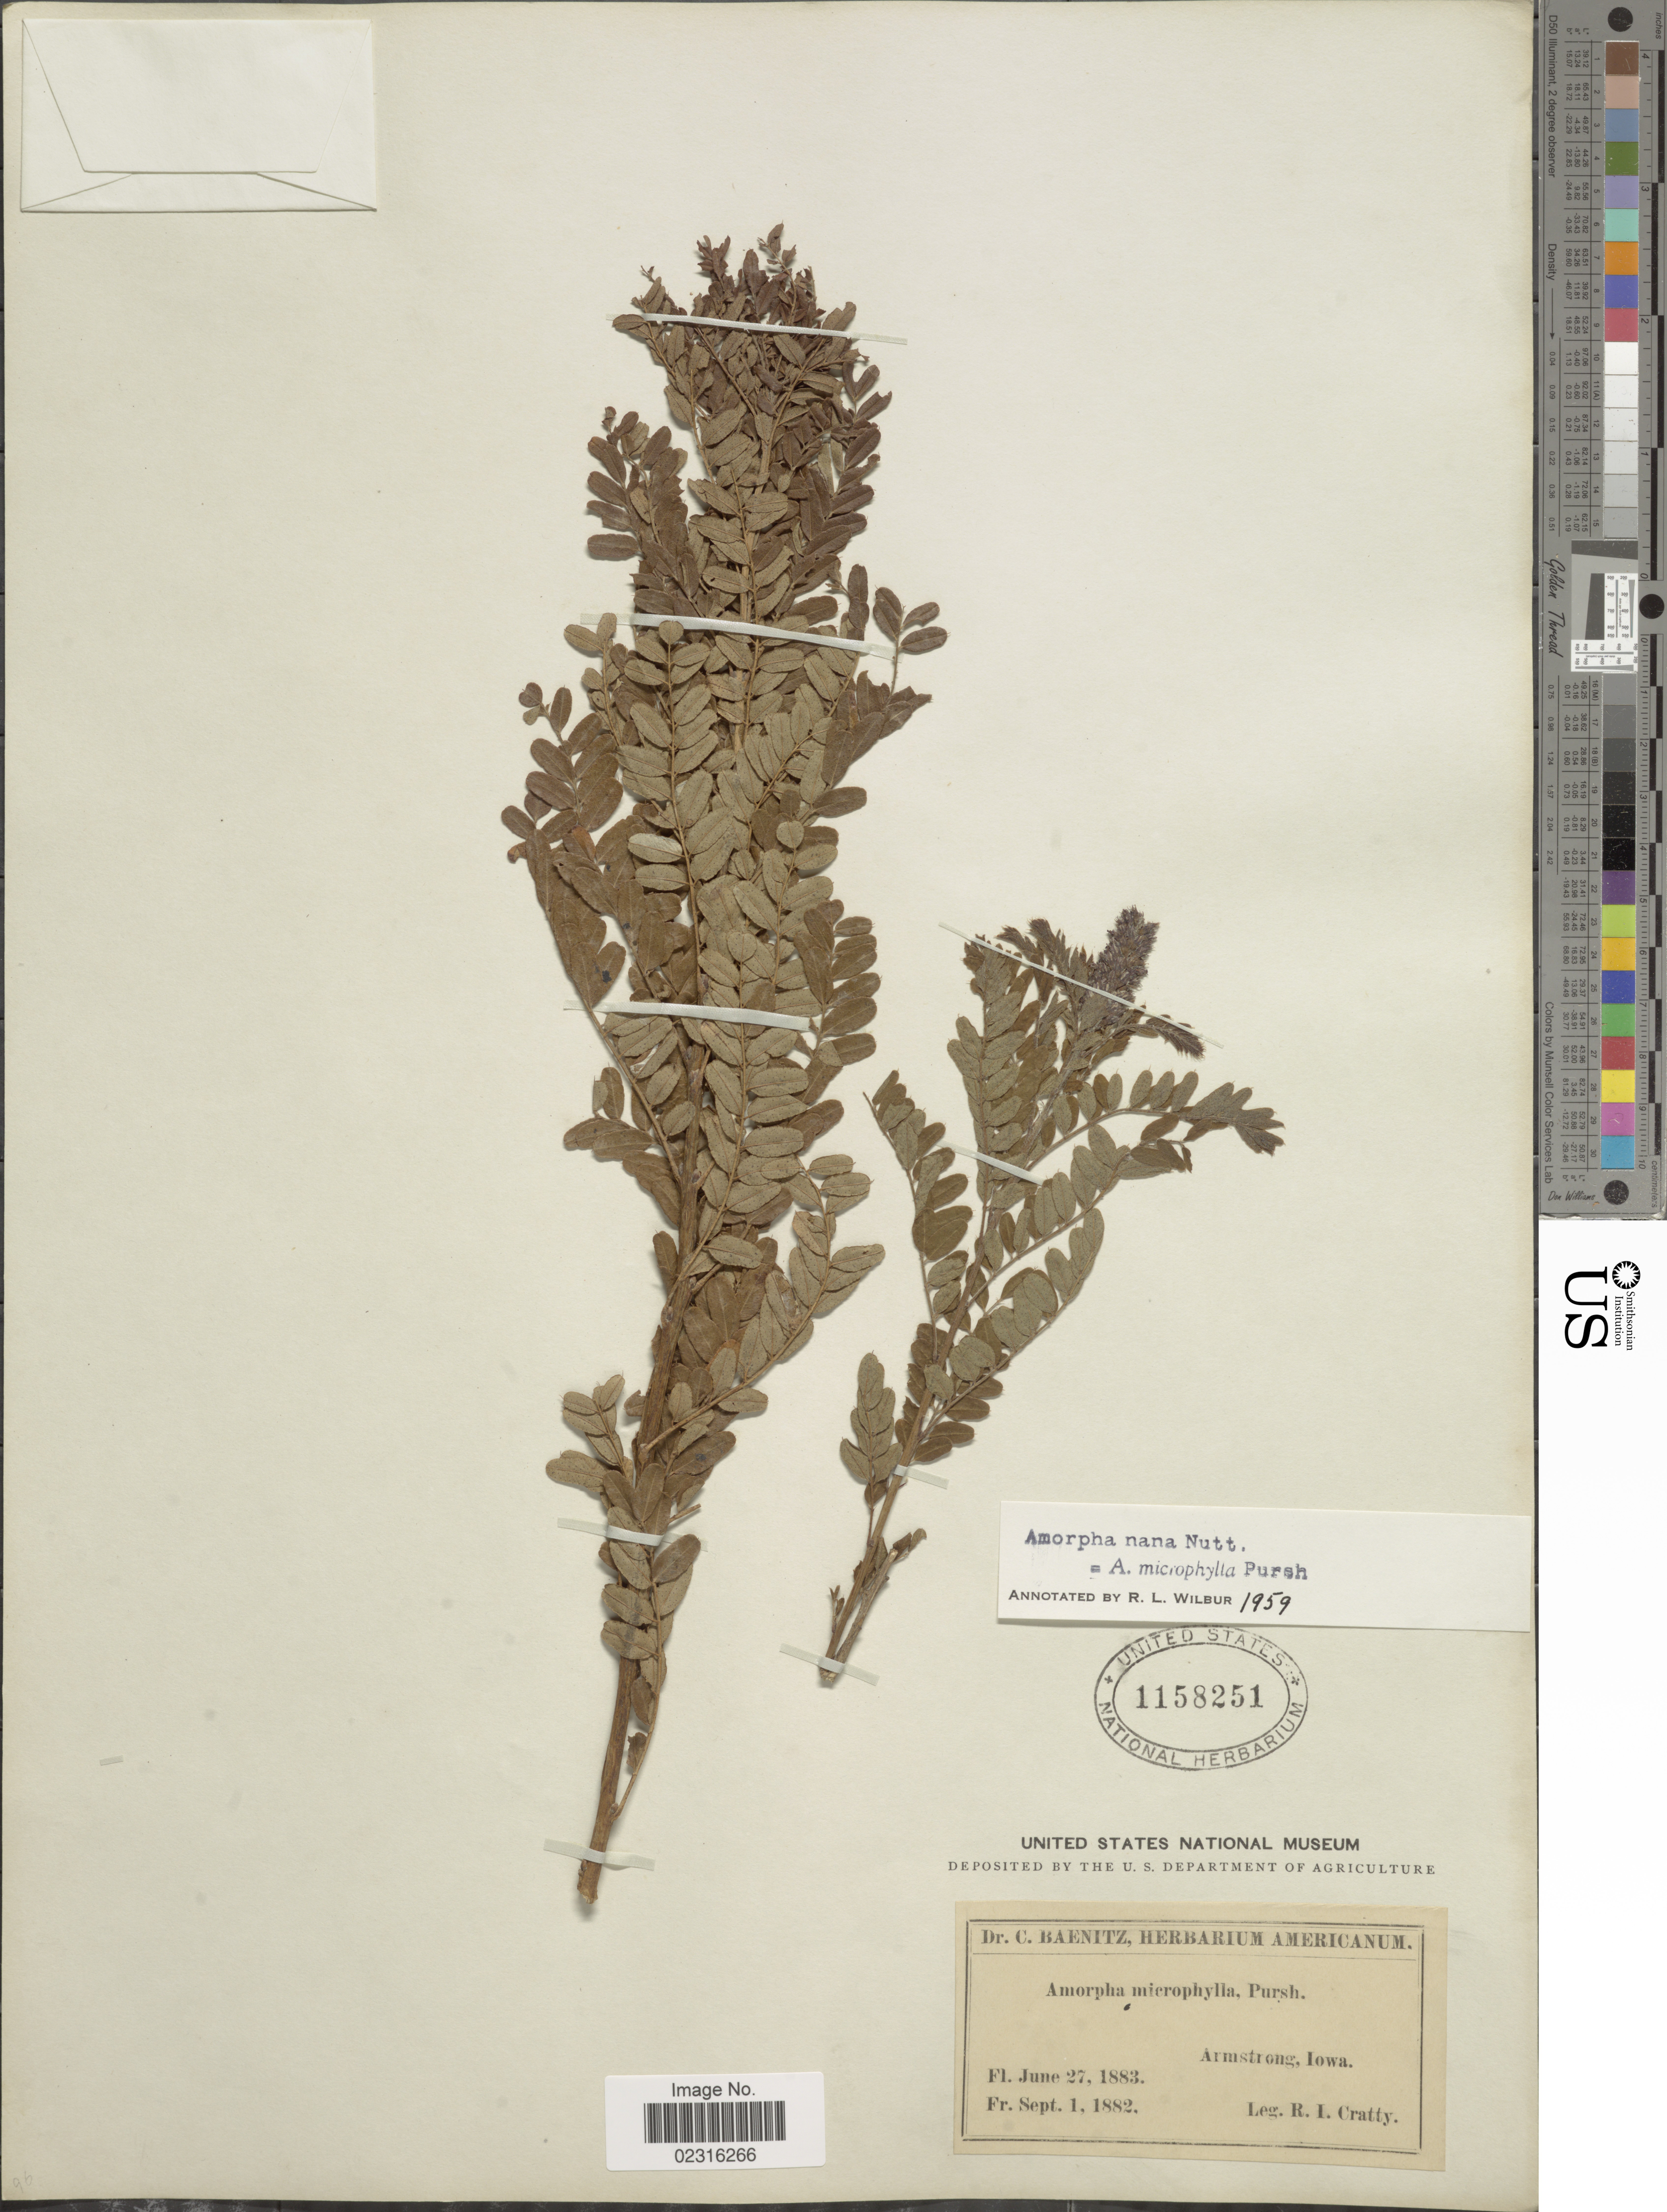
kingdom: Plantae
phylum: Tracheophyta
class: Magnoliopsida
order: Fabales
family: Fabaceae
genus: Amorpha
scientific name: Amorpha nana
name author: C. Fraser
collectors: R. Cratty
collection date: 1882-09-01/1883-06-27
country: United States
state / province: Iowa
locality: Armstrong.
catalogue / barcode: US 1158251